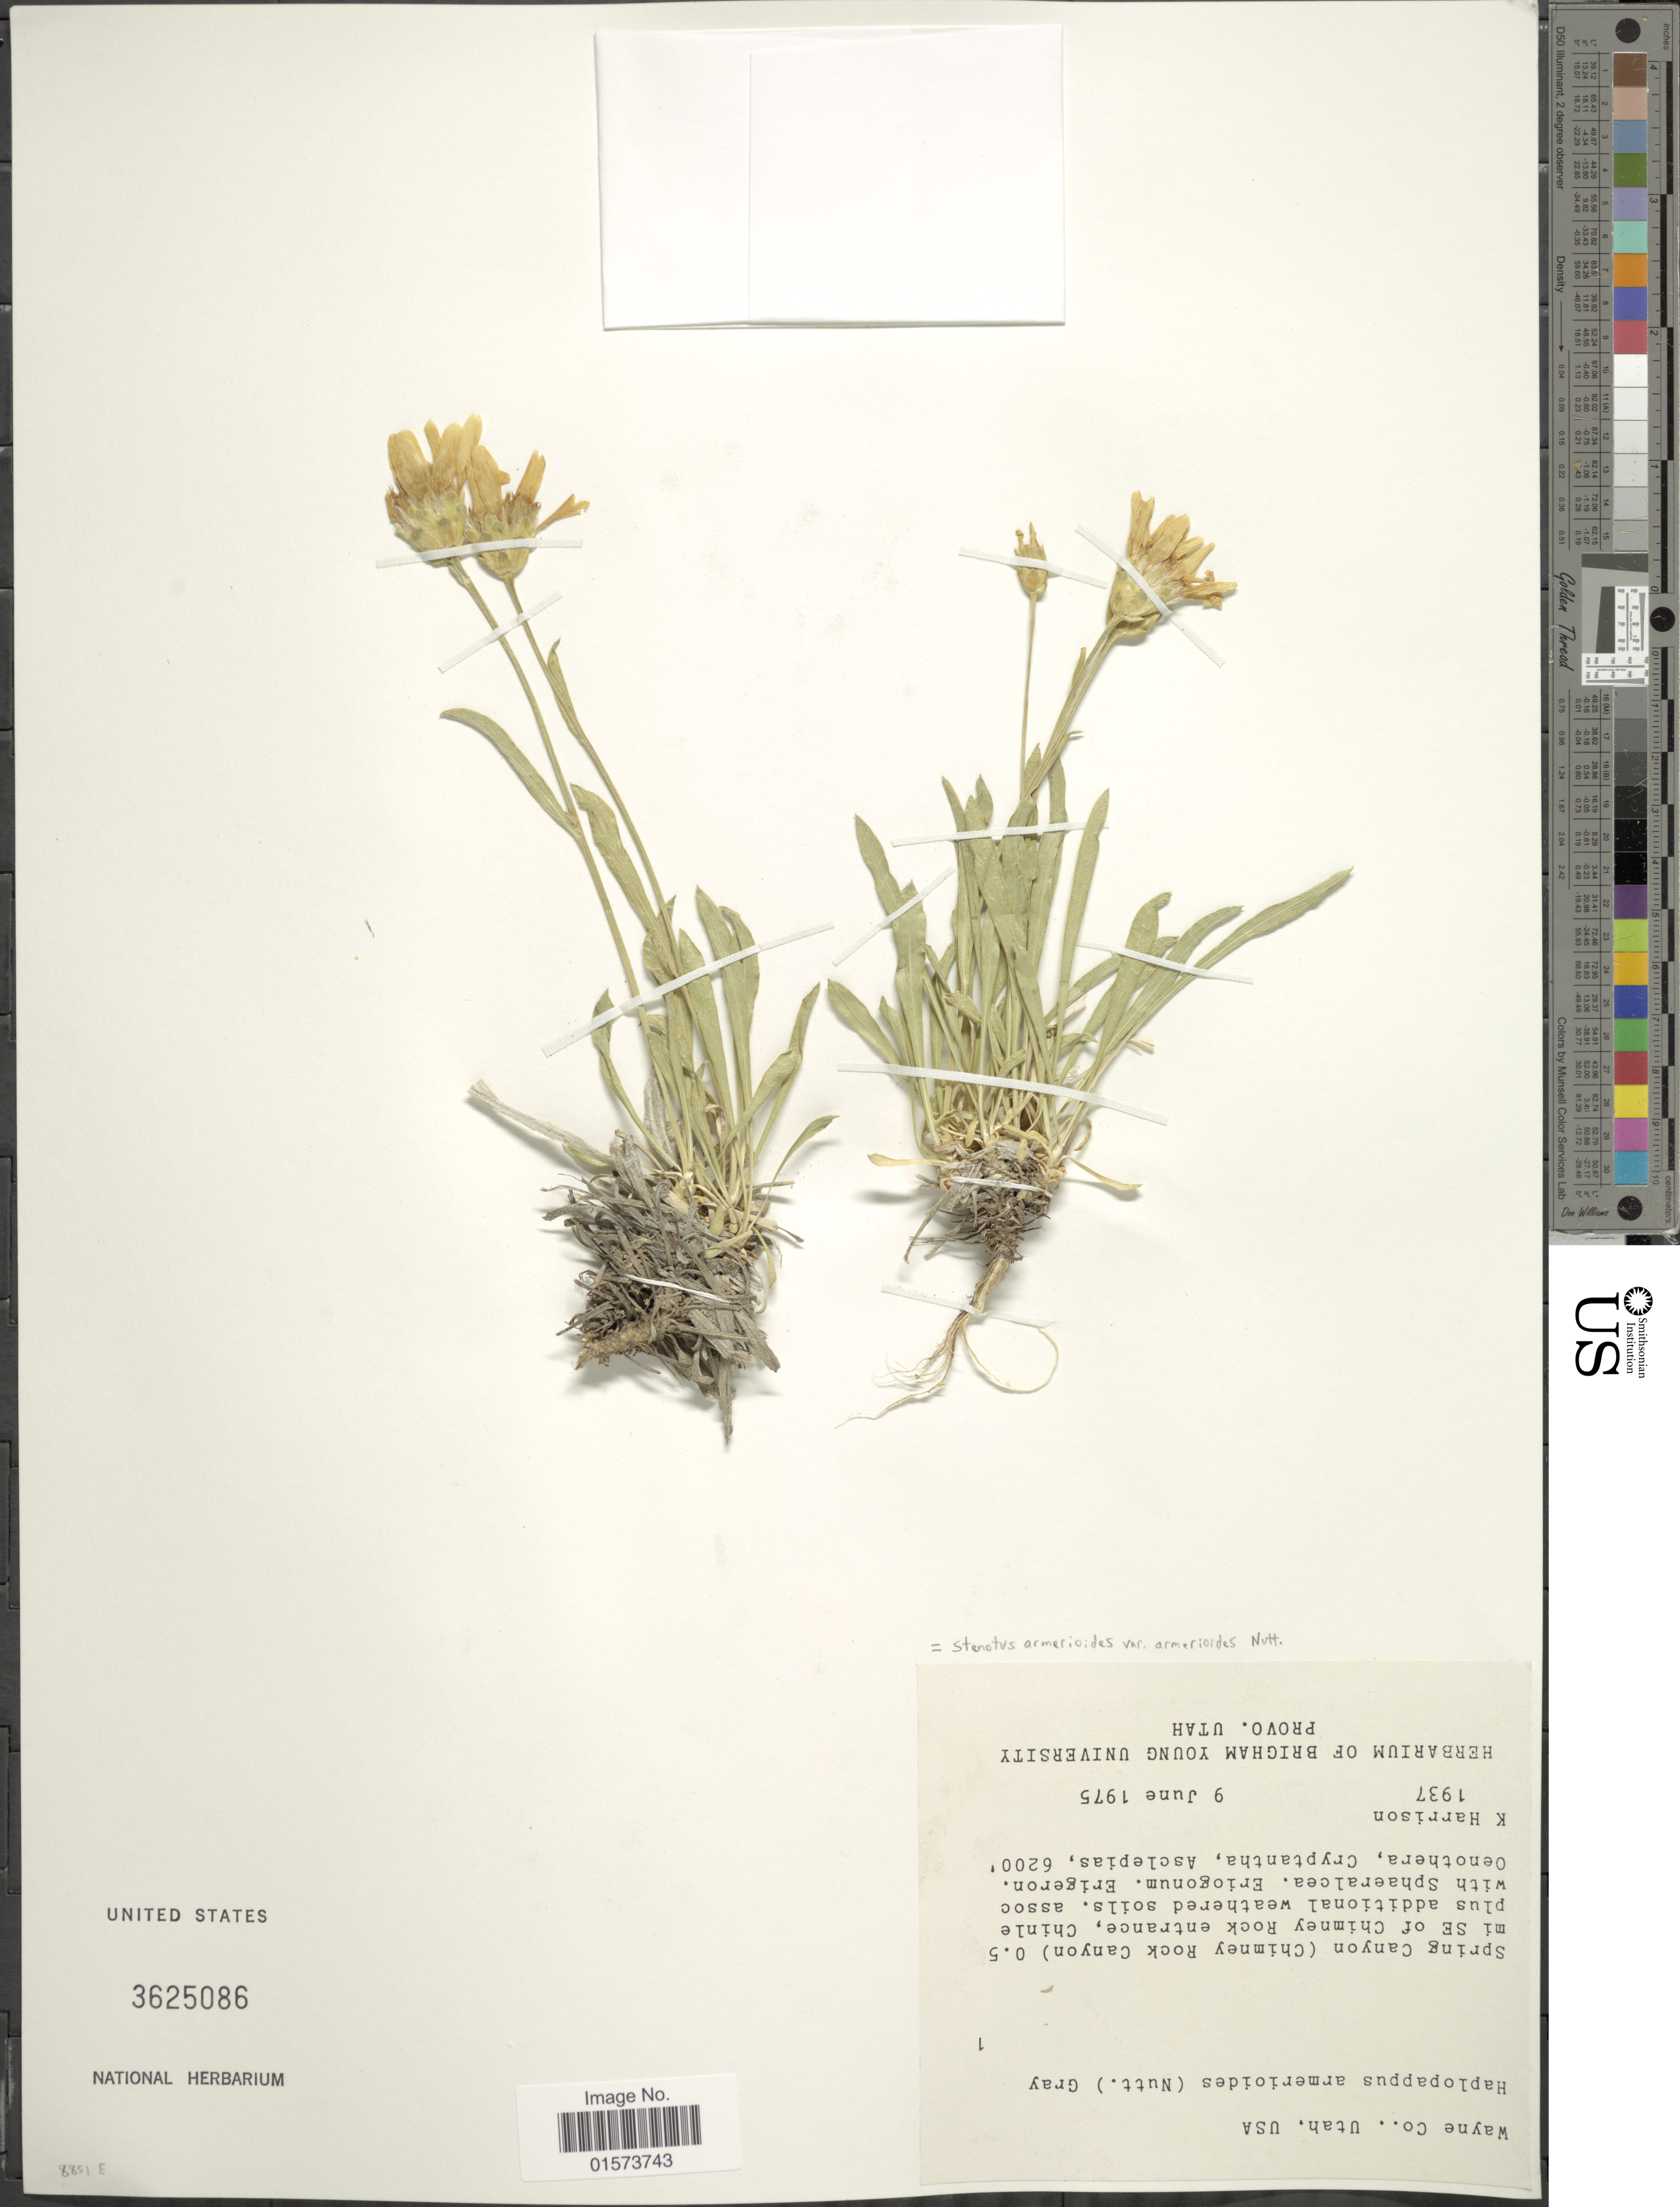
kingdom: Plantae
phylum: Tracheophyta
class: Magnoliopsida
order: Asterales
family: Asteraceae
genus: Stenotus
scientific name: Stenotus armerioides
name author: Nutt.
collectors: K. Harrison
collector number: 1937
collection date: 1975-06-09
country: United States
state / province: Utah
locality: Wayne Co., Spring canyon (Chimney Rock Canyon) 0.5 mi SE of Chimney Rock entrance, Chinle plus additional weathered soils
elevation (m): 1890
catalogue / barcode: US 3625086